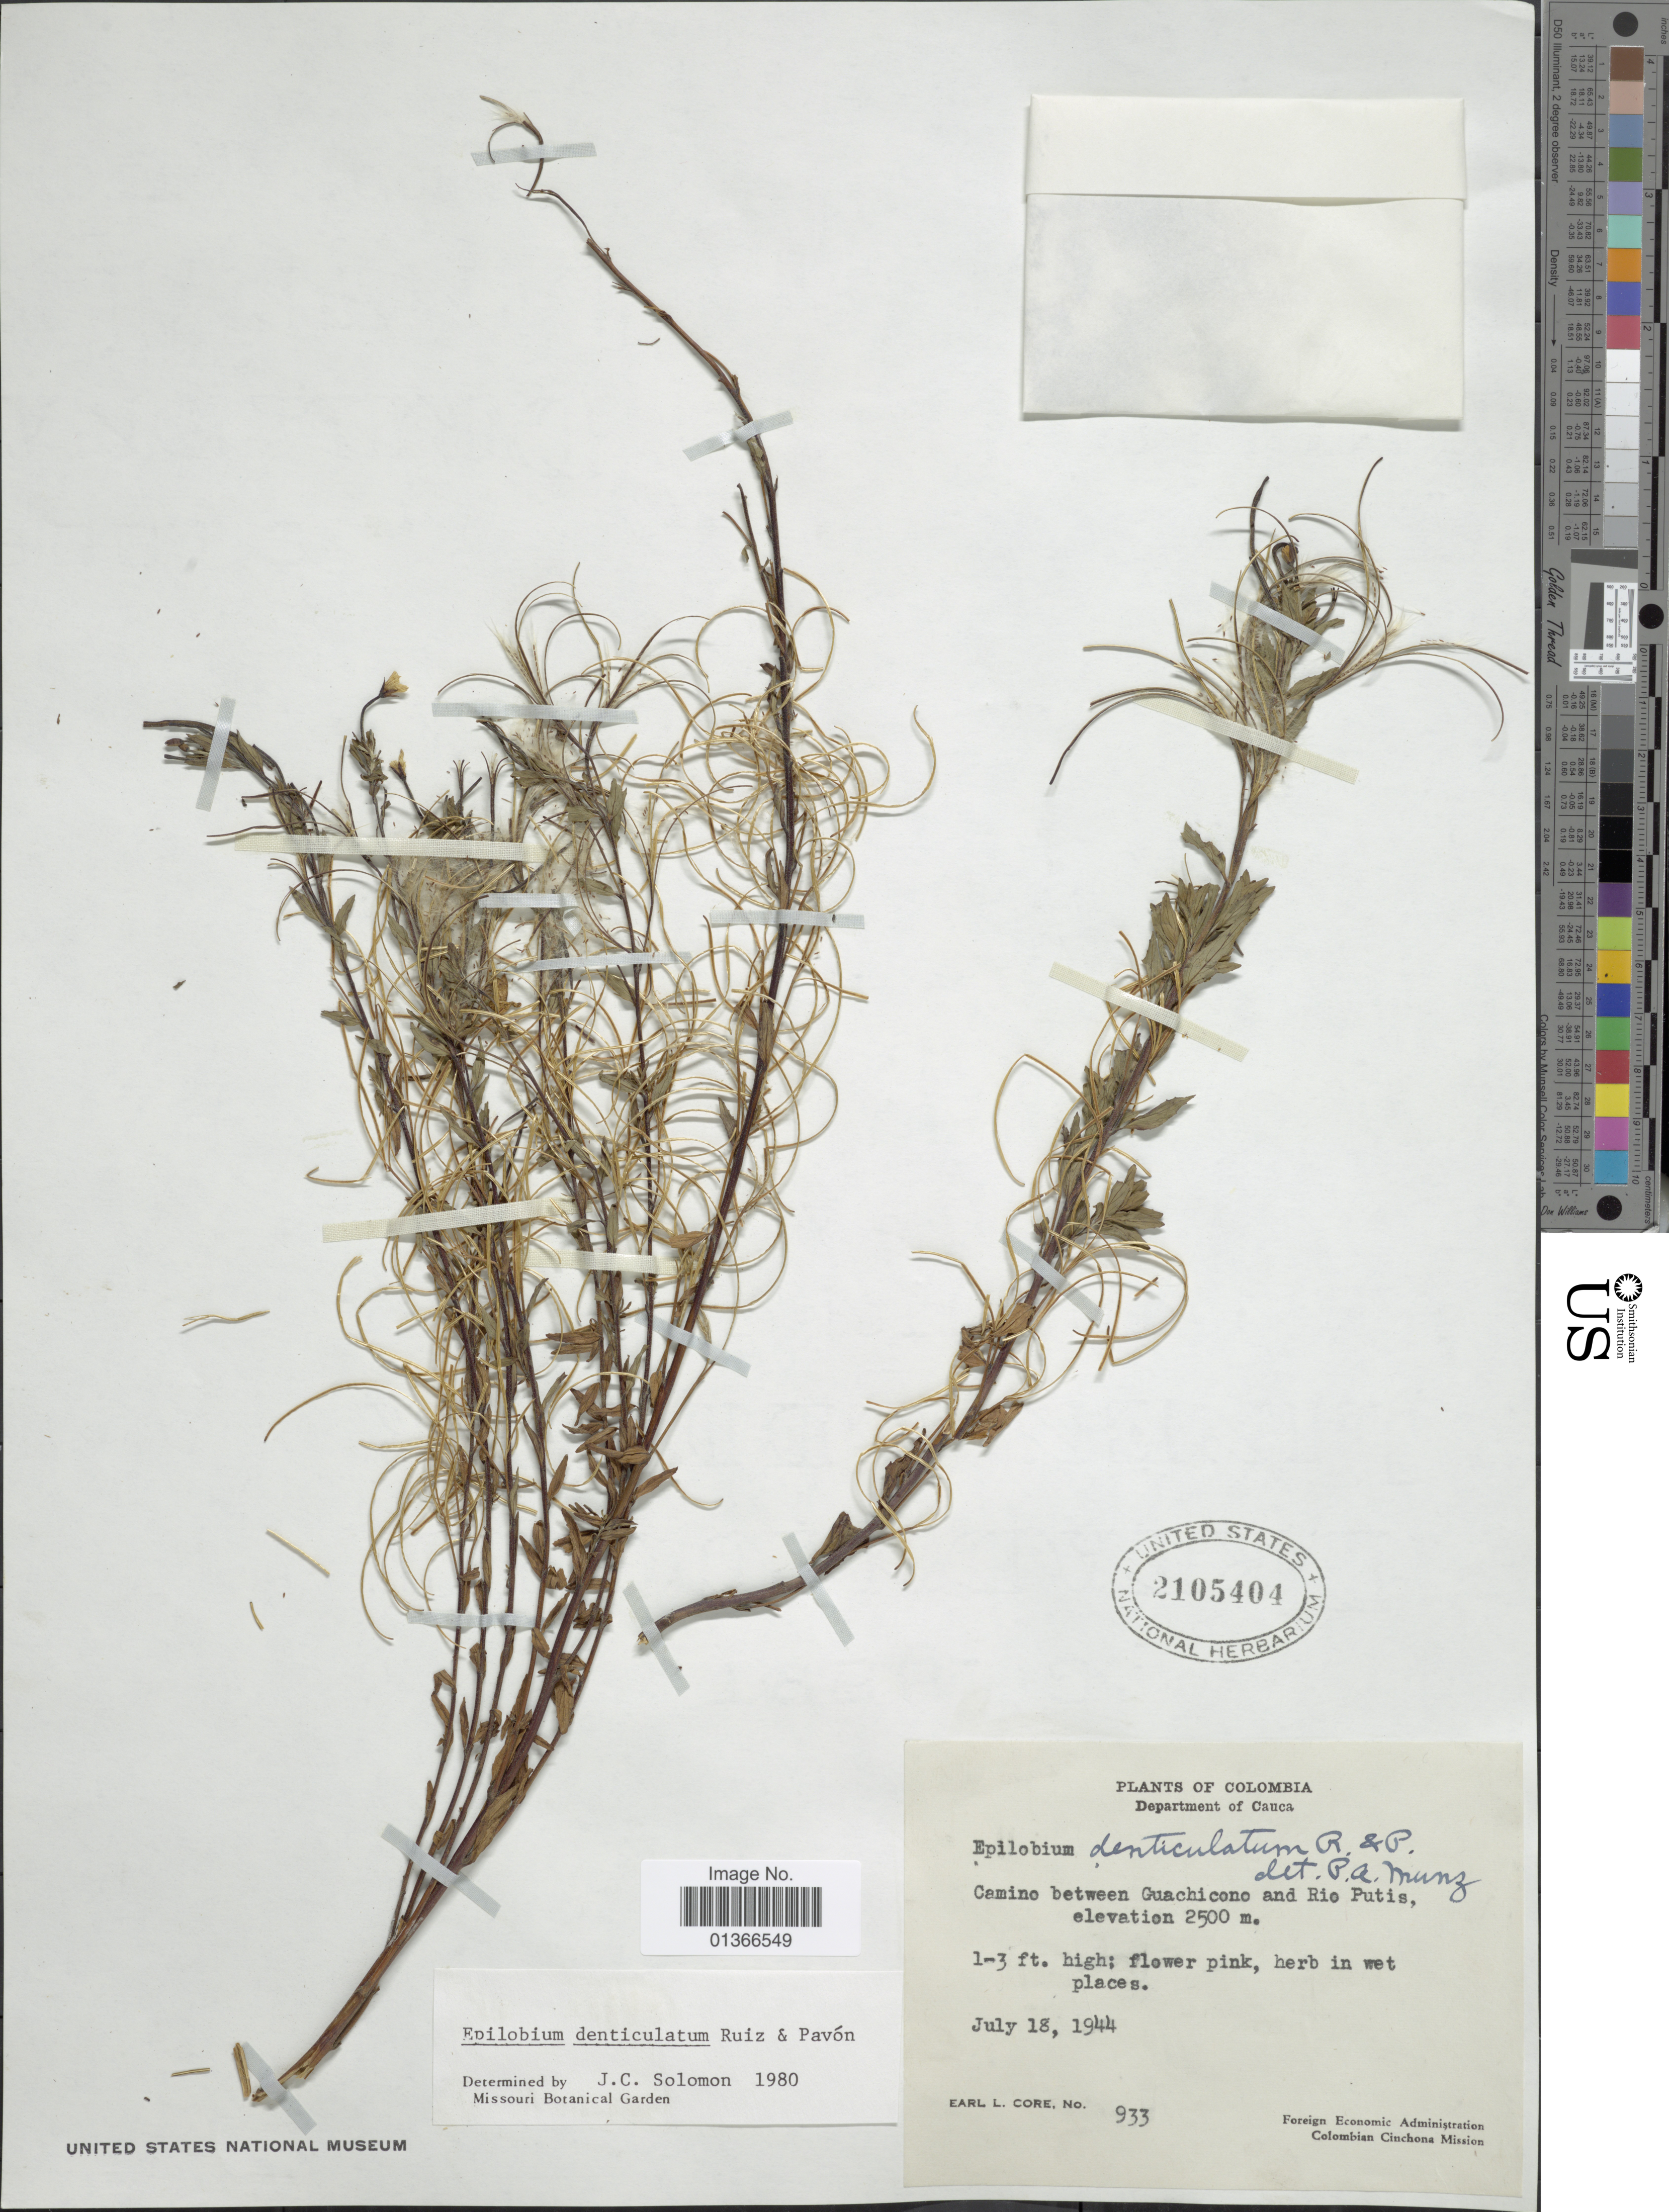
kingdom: Plantae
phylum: Tracheophyta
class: Magnoliopsida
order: Myrtales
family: Onagraceae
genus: Epilobium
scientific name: Epilobium denticulatum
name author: Ruiz & Pav.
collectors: E. L. Core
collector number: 933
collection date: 1944-07-18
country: Colombia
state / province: Cauca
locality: Camino between Guachicono and Rio Putis.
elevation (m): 2500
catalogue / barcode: US 2105404